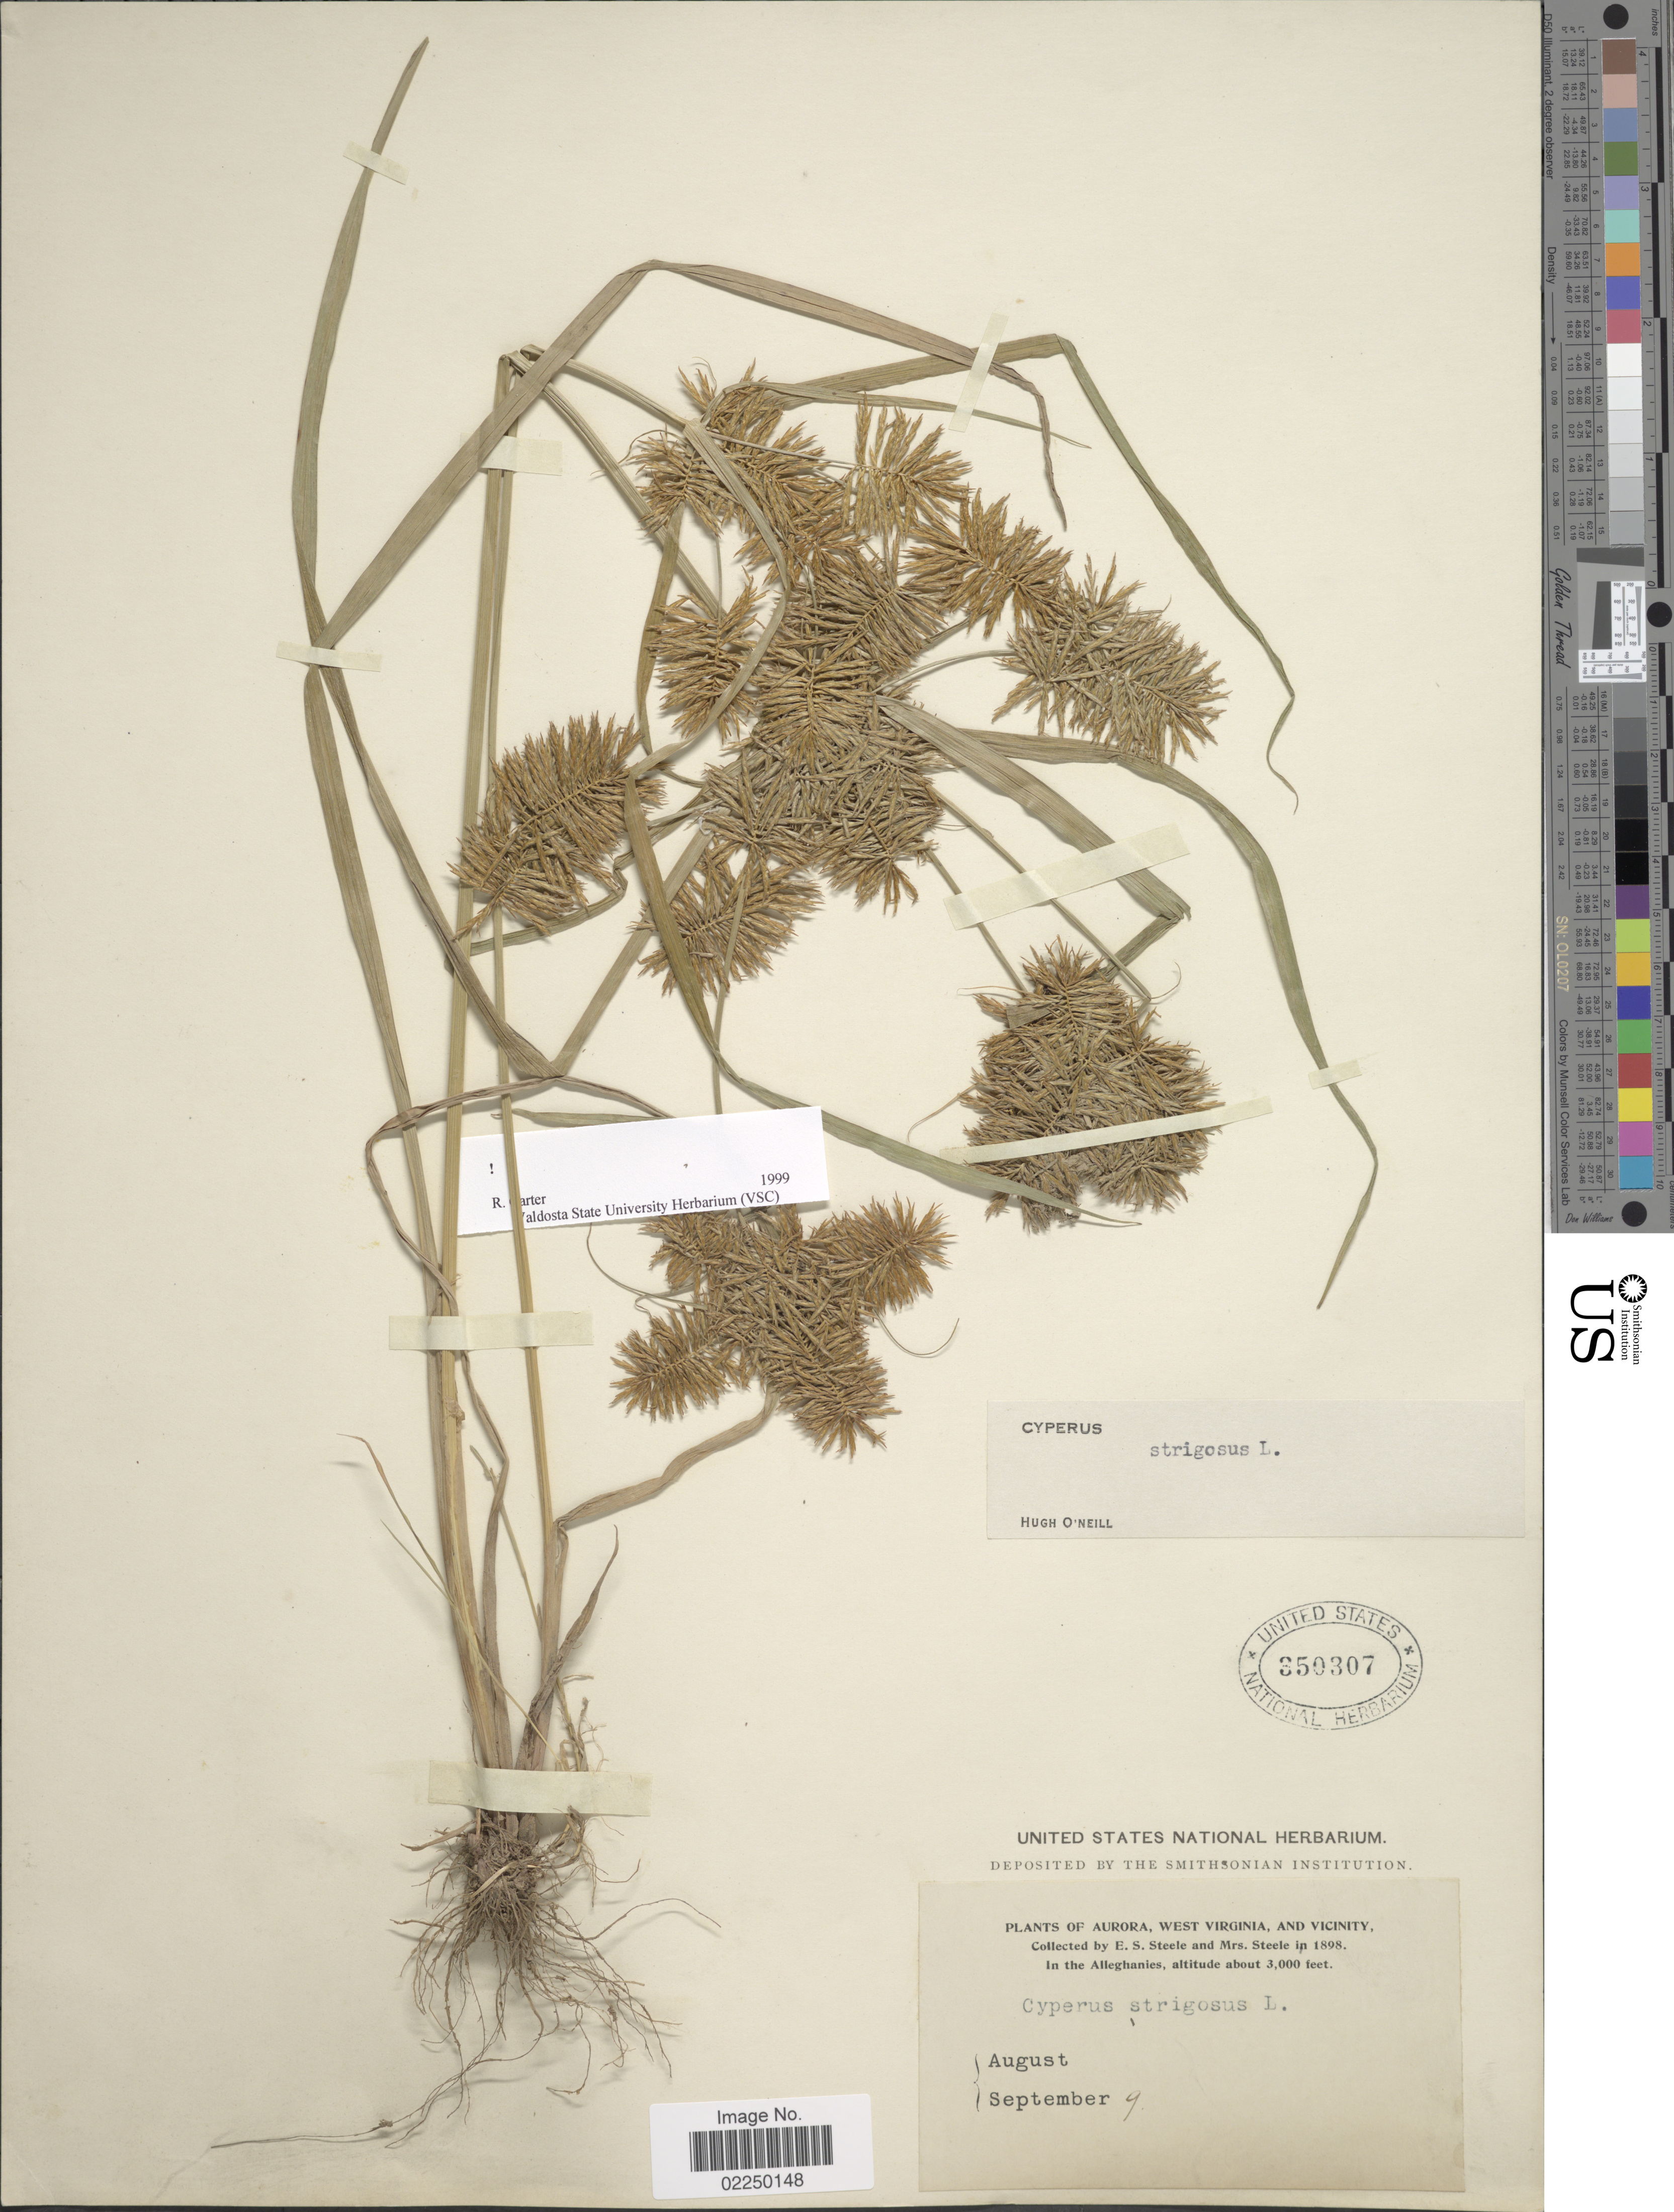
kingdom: Plantae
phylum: Tracheophyta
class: Liliopsida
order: Poales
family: Cyperaceae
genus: Cyperus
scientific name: Cyperus strigosus L.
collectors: E. Steele & Mrs. E. S. Steele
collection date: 1898-09-09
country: United States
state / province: West Virginia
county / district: Preston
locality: Aurora, West Virginia, and Vicinity, in the Alleghanies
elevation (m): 914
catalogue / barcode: US 350307